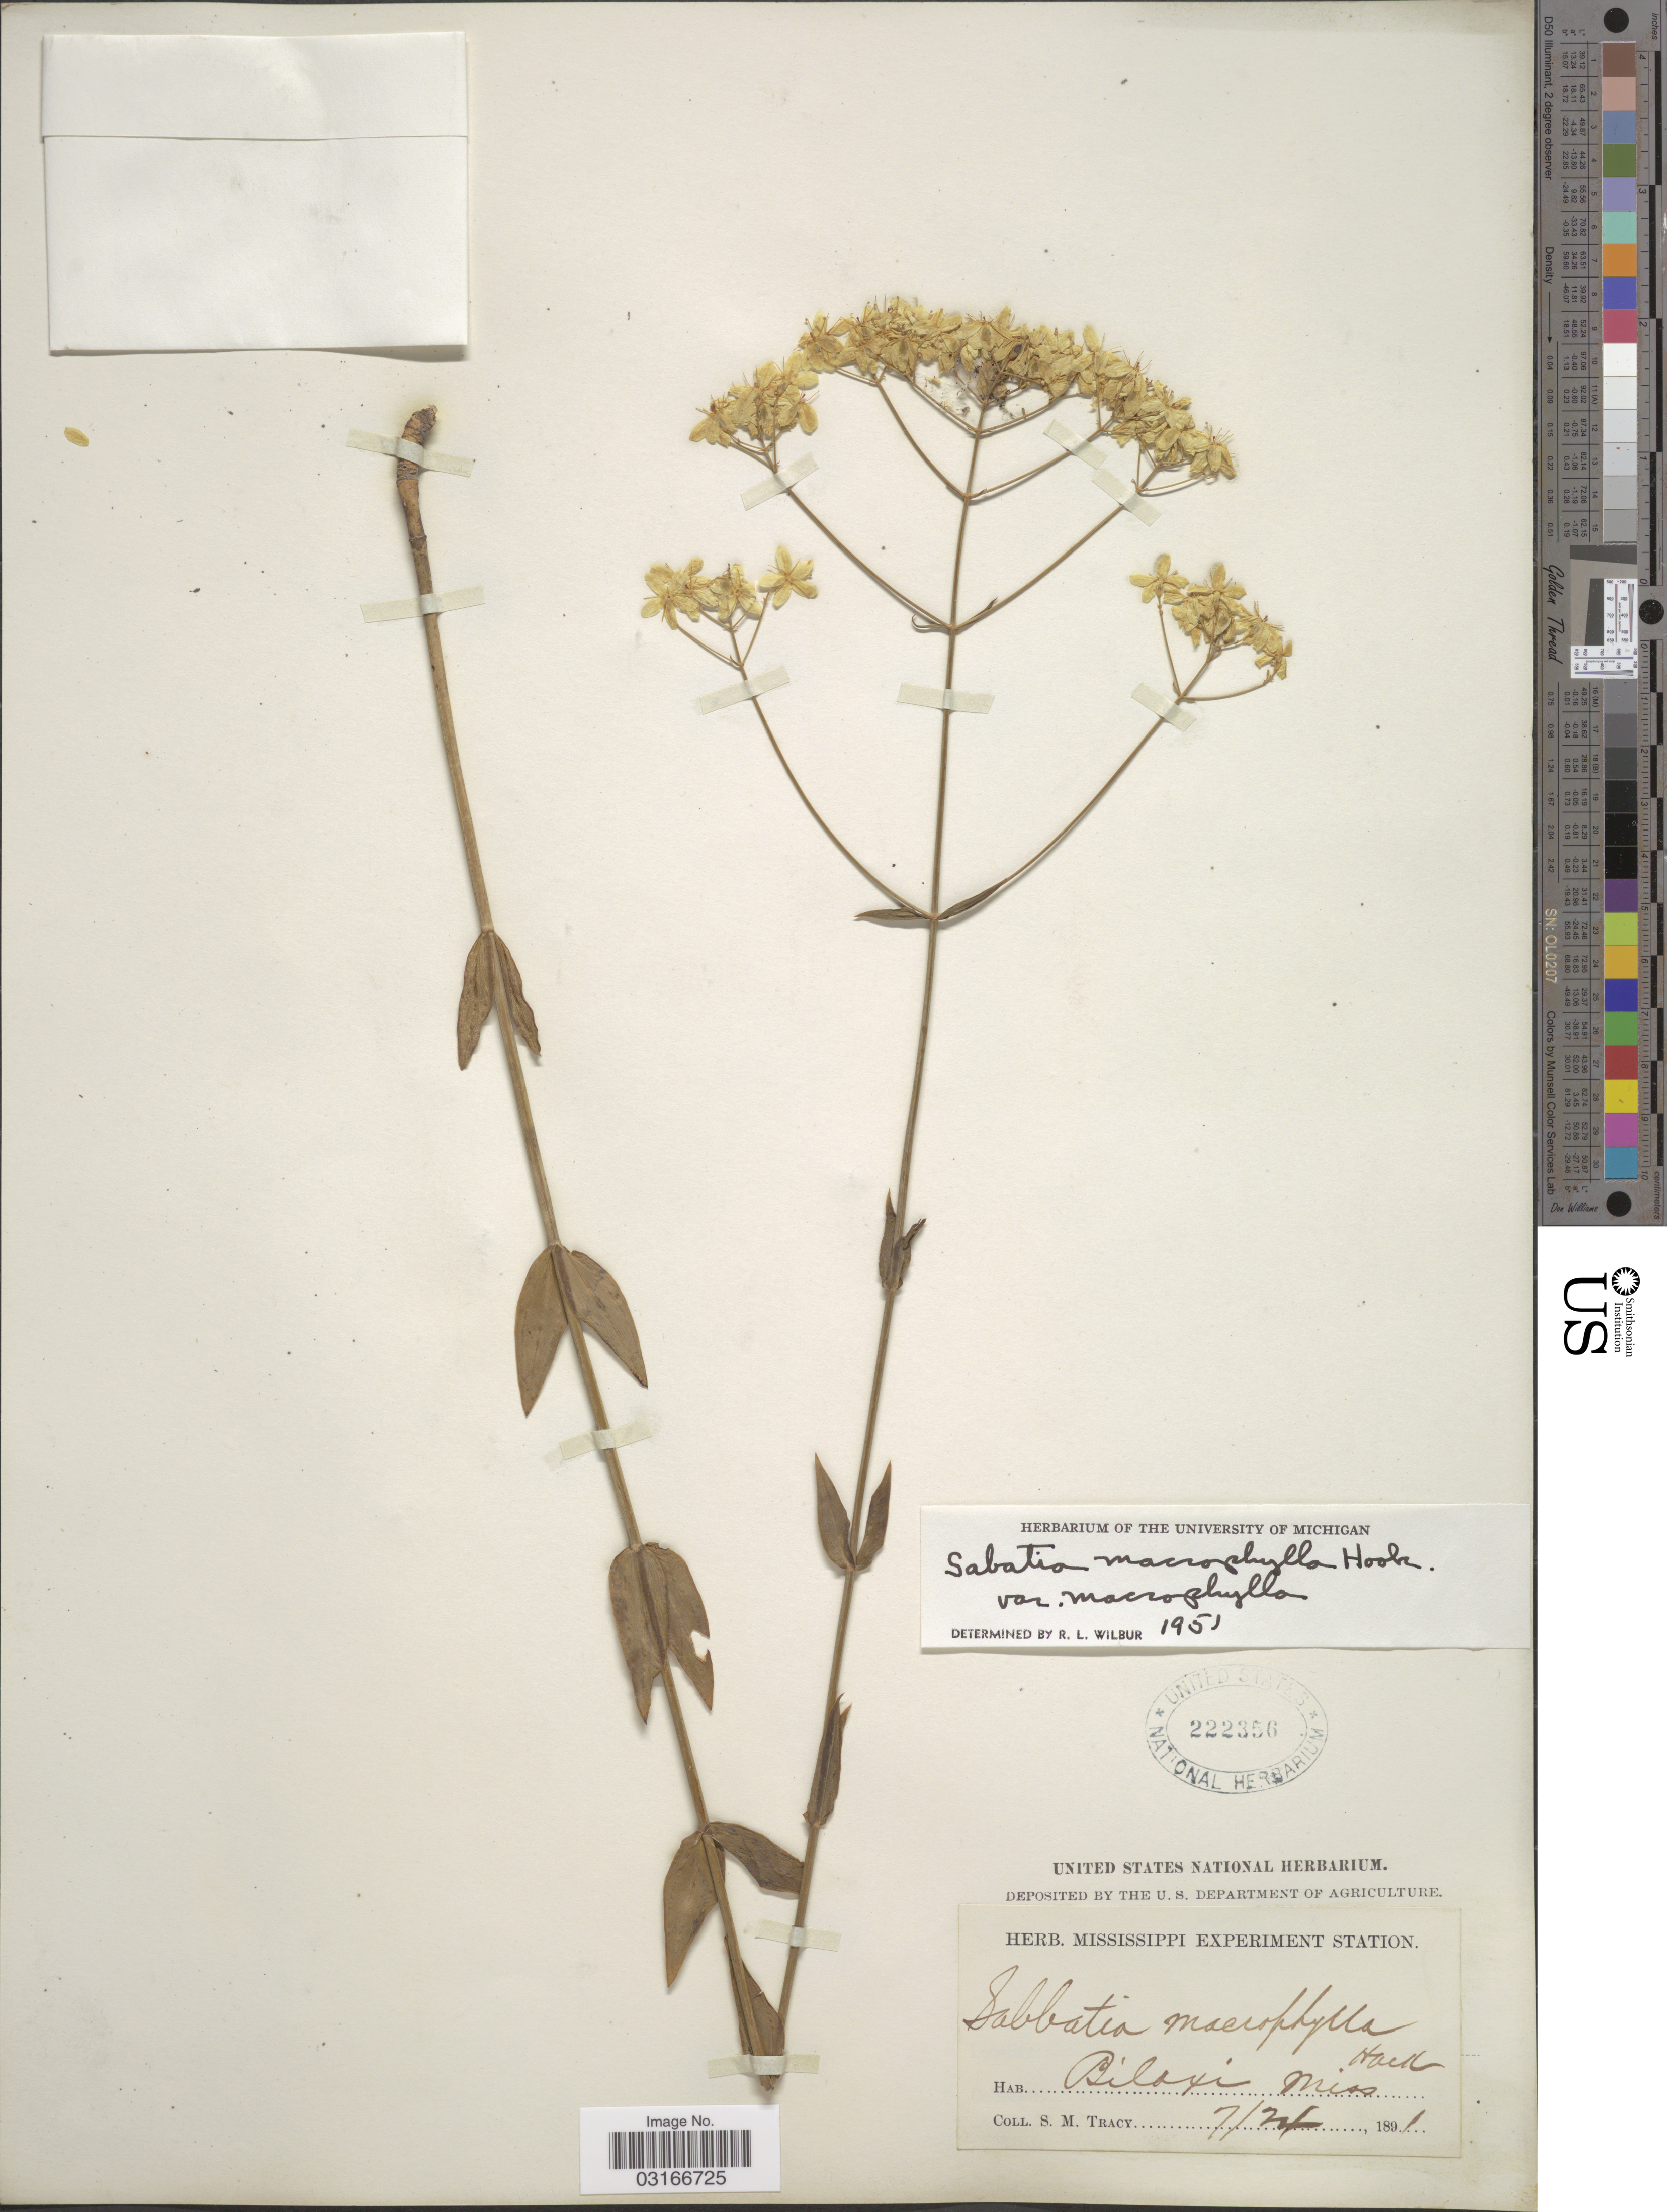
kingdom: Plantae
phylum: Tracheophyta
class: Magnoliopsida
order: Gentianales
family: Gentianaceae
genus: Sabatia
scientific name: Sabatia macrophylla var. macrophylla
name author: Hook.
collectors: S. M. Tracy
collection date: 1891-07-24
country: United States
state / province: Mississippi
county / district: Harrison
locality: Biloxi Miss.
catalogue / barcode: US 222356